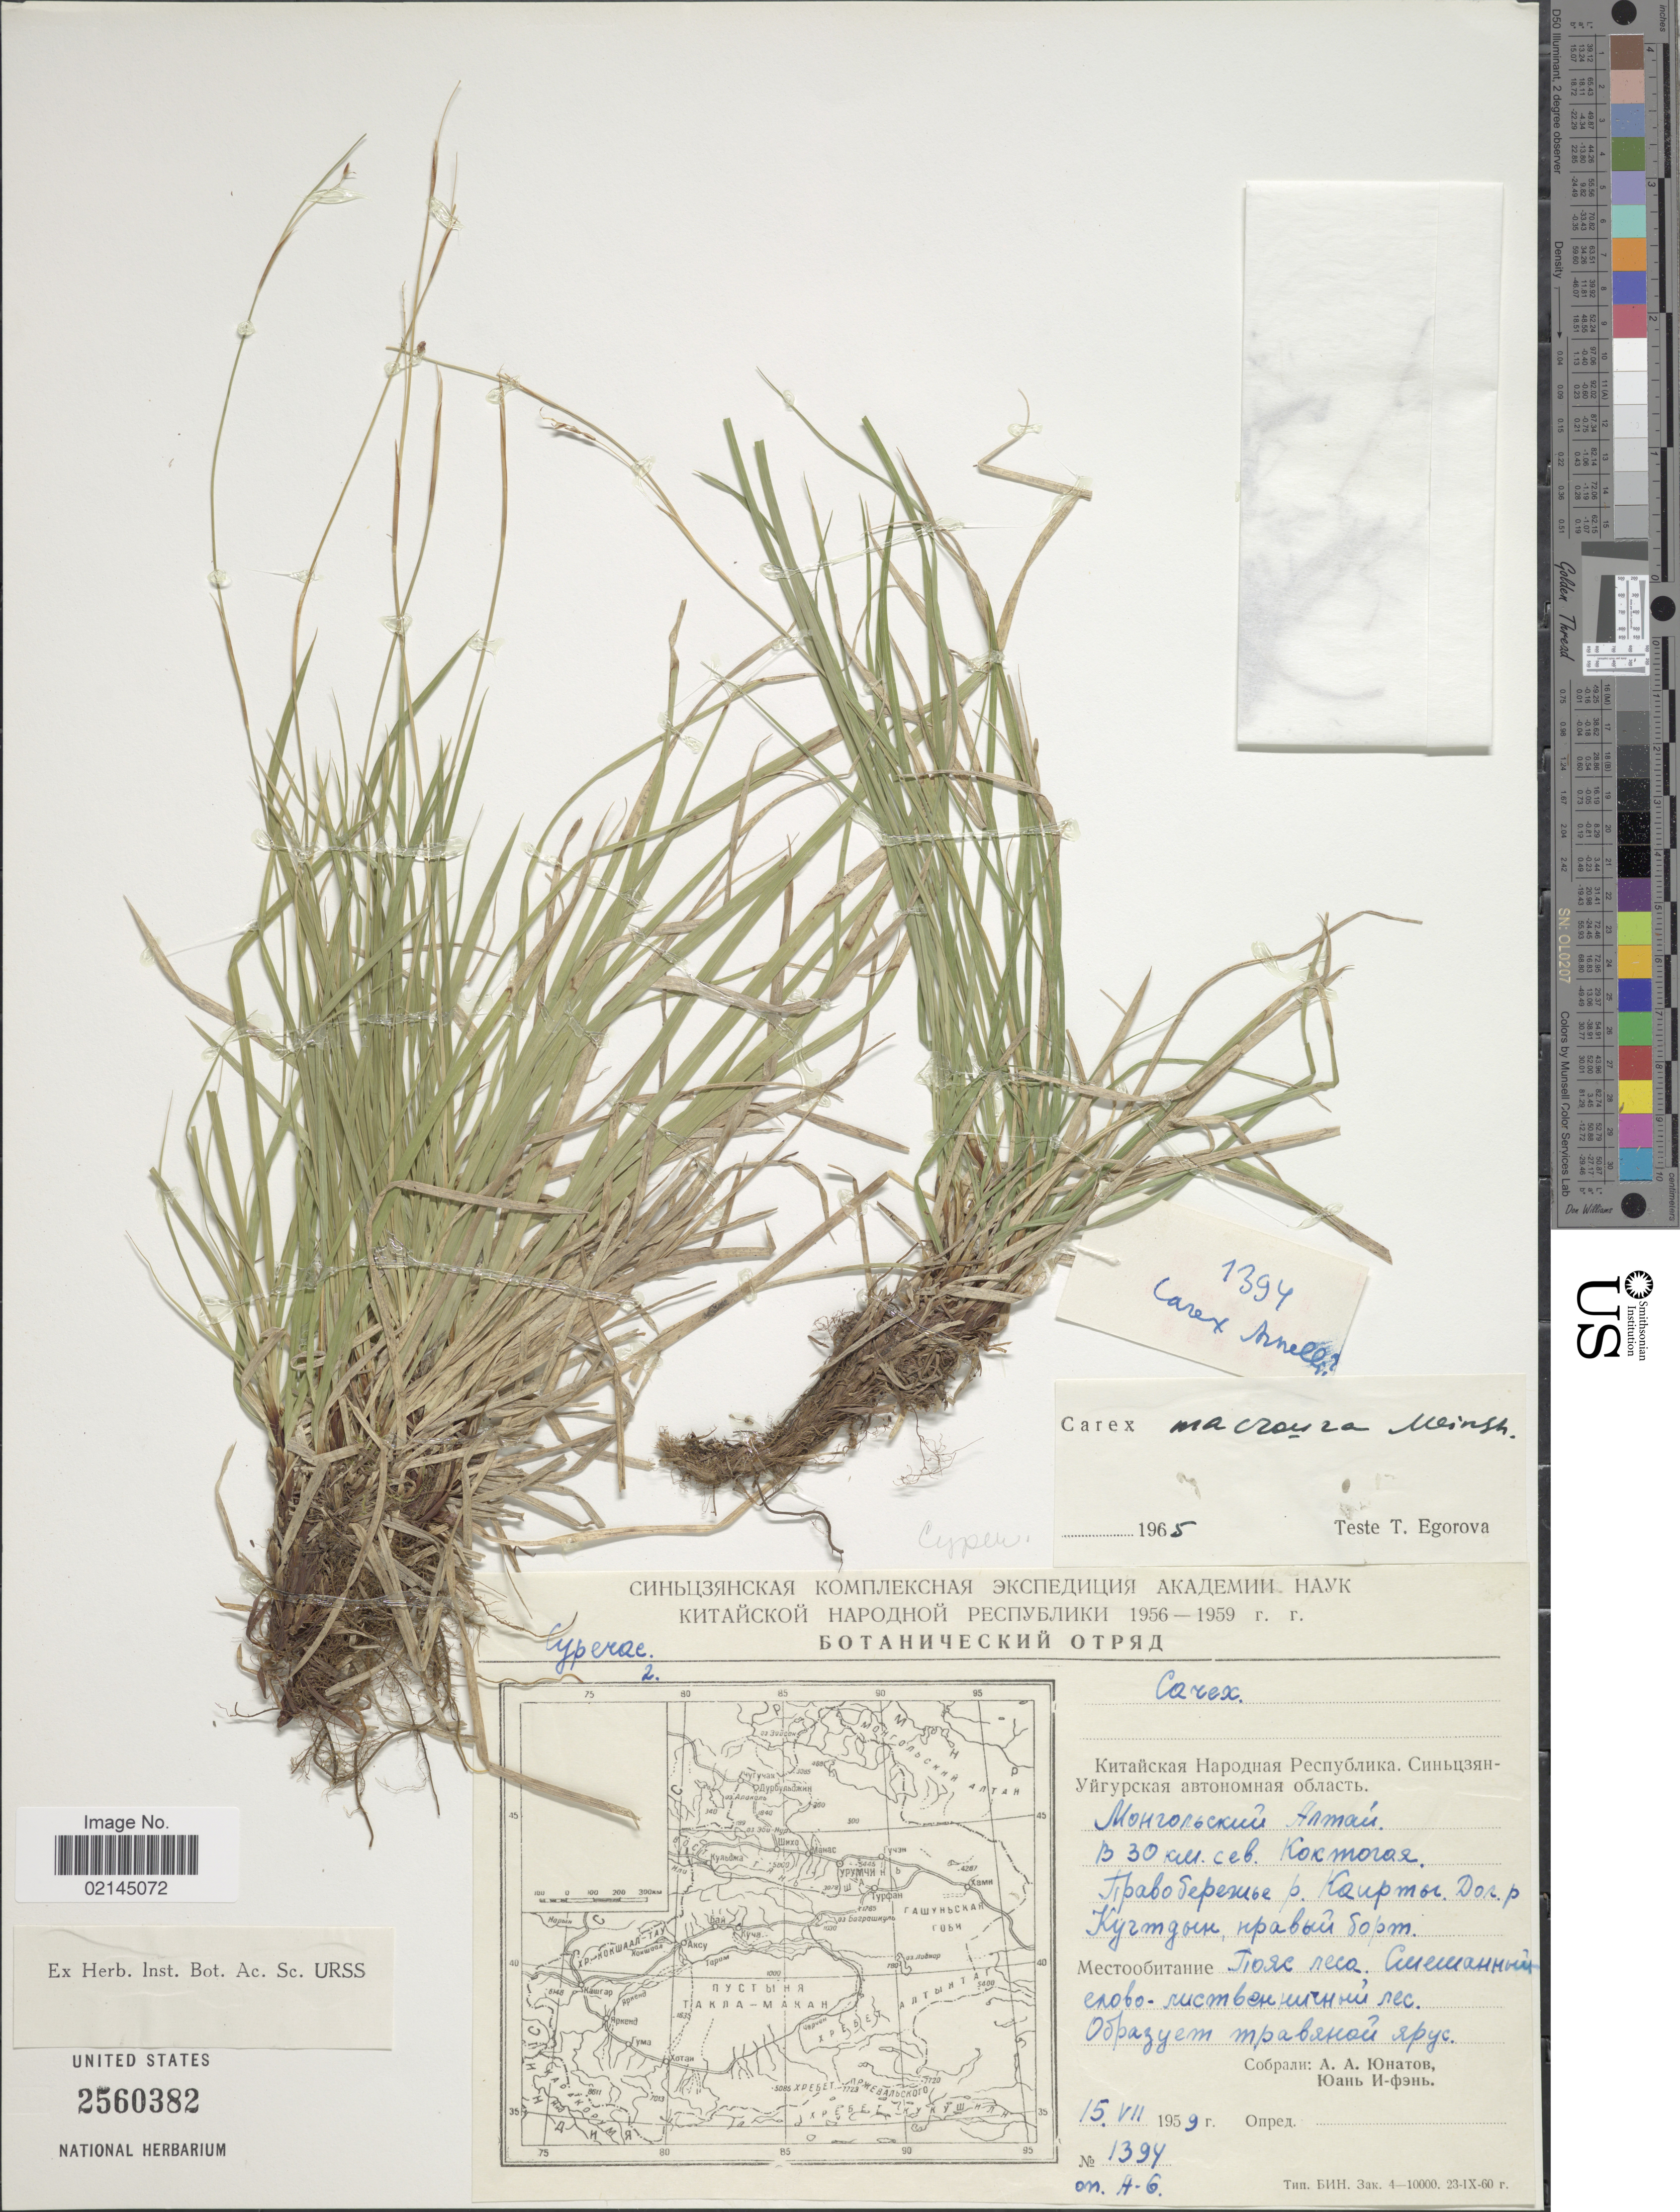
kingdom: Plantae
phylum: Tracheophyta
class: Liliopsida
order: Poales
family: Cyperaceae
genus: Carex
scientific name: Carex macroura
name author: Meinsh.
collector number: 1394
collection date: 1959-07-15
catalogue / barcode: US 2560382